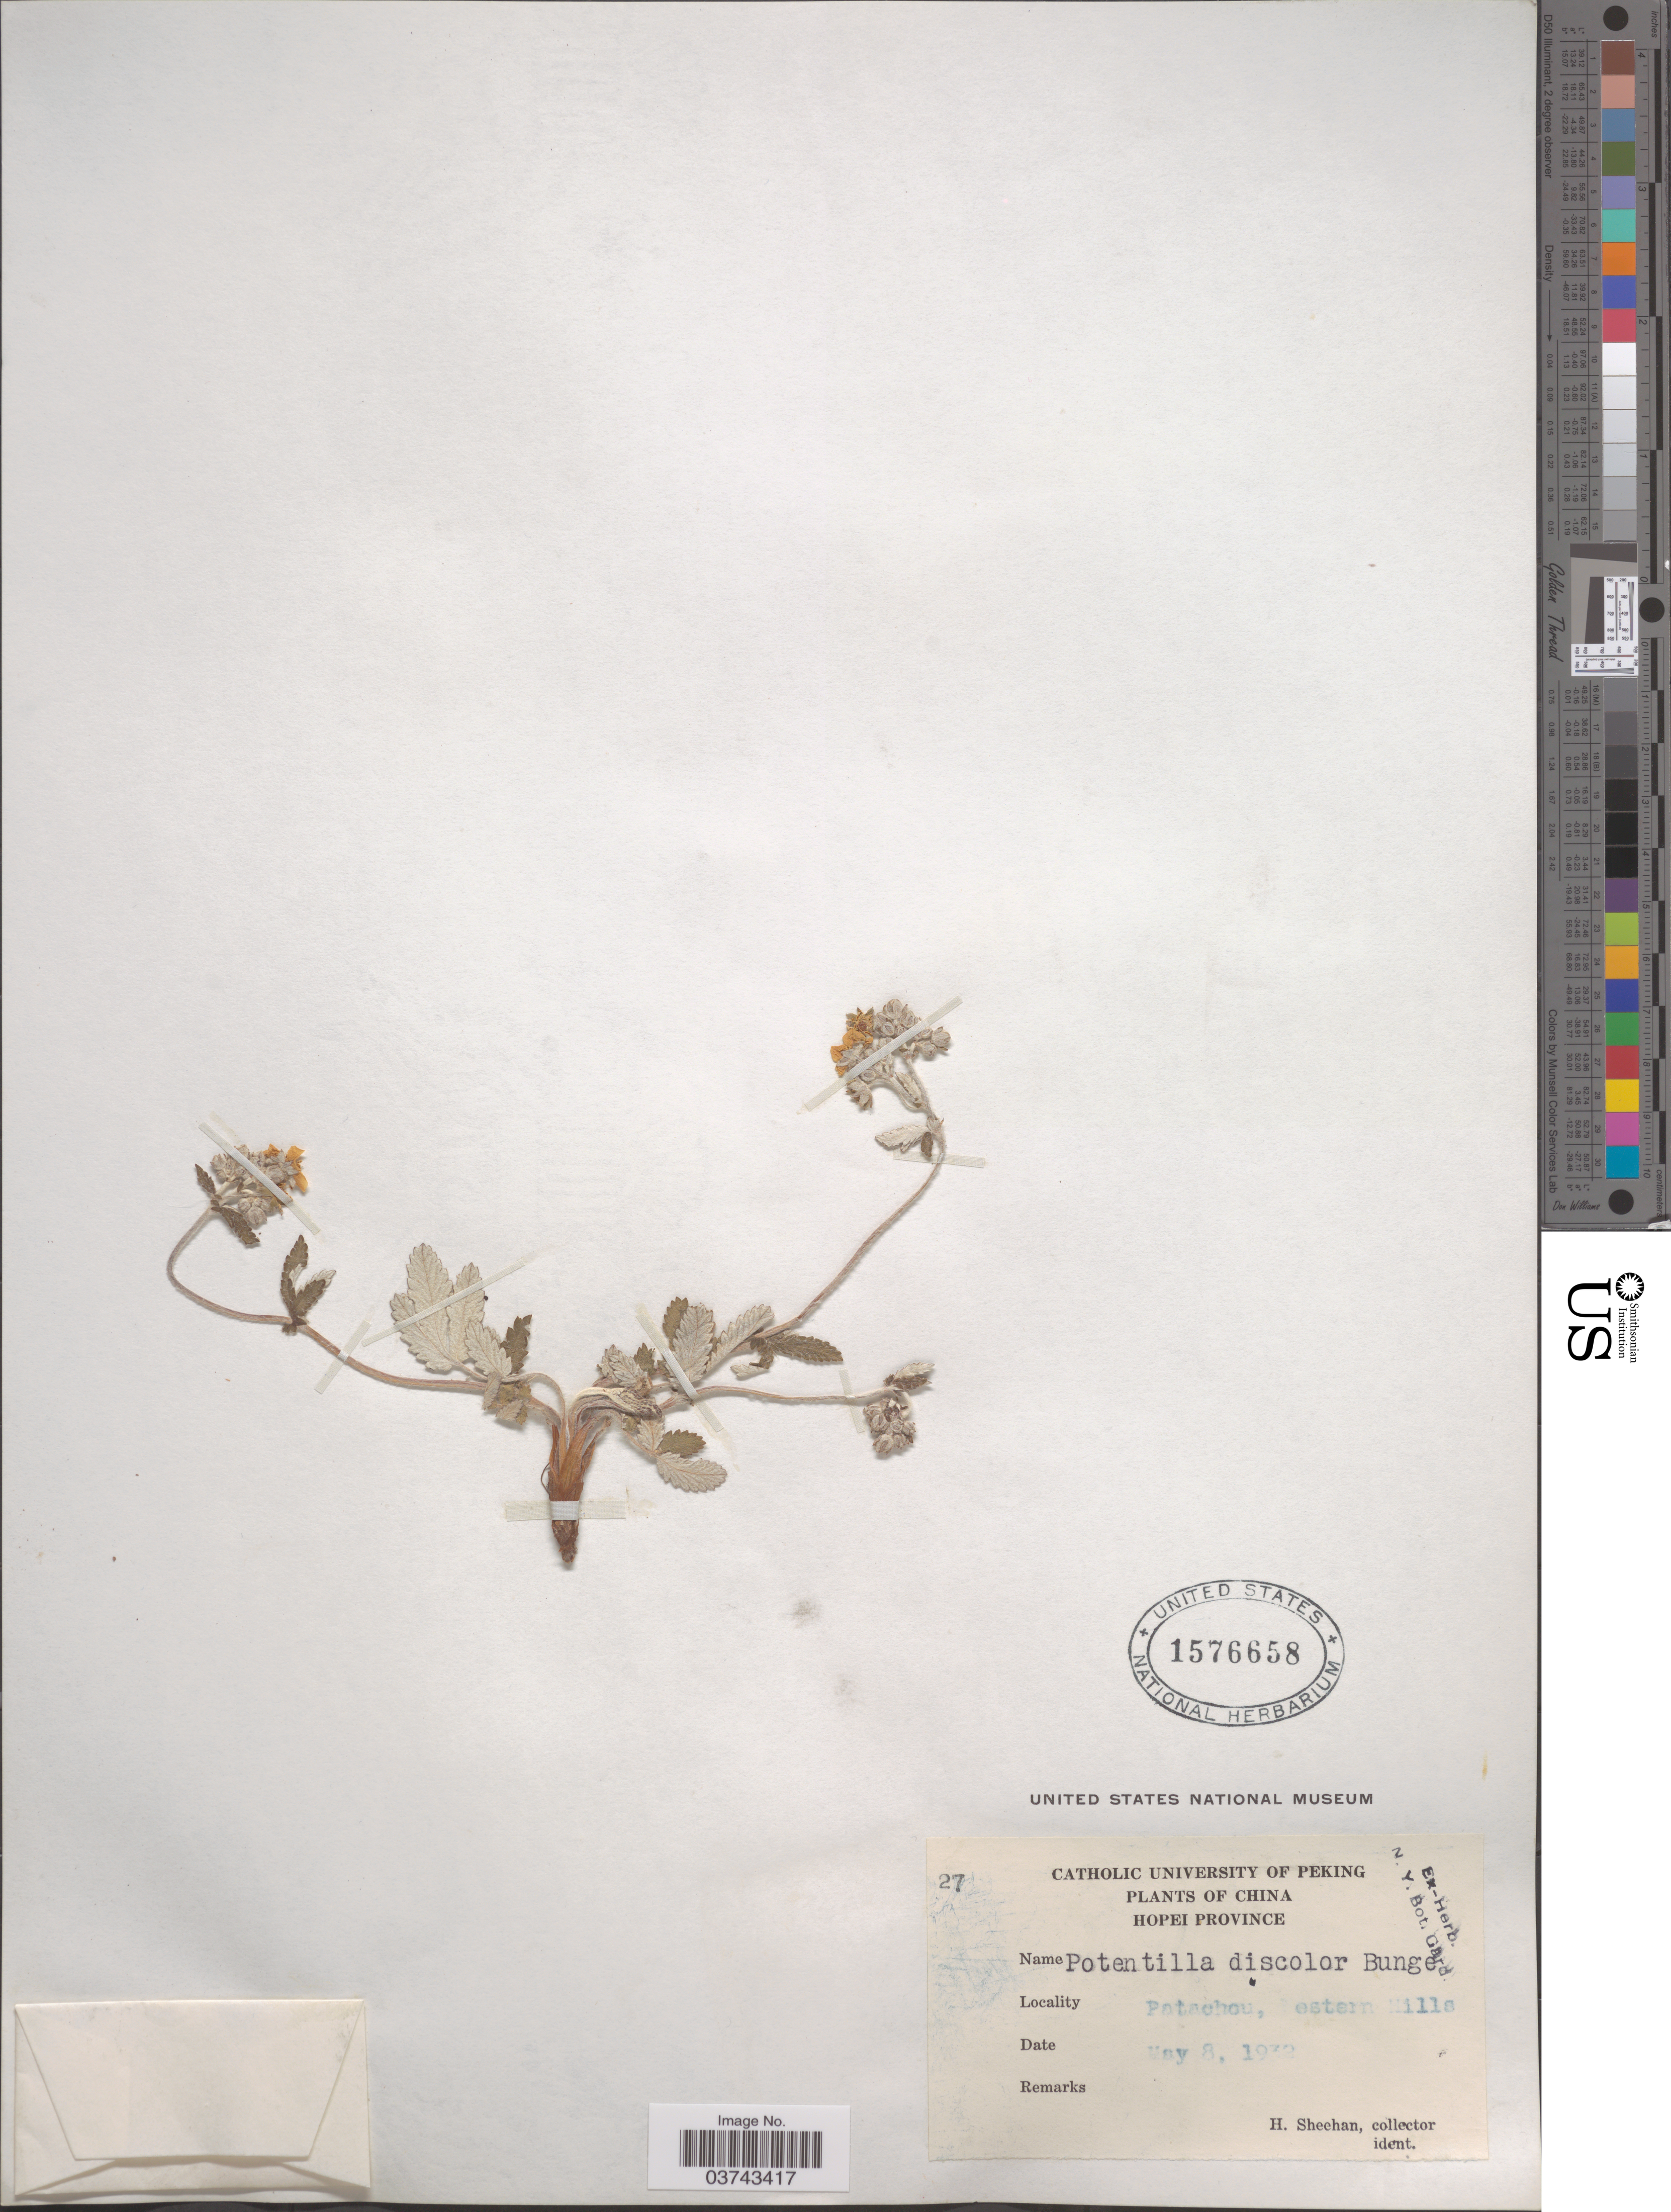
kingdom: Plantae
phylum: Tracheophyta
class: Magnoliopsida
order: Rosales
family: Rosaceae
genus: Potentilla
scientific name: Potentilla discolor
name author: Bunge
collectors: H. Sheehan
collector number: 27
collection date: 1932-05-08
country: China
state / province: Hebei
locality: Hopei Province. Patachou, [illegible text]estern Hills.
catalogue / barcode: US 1576658